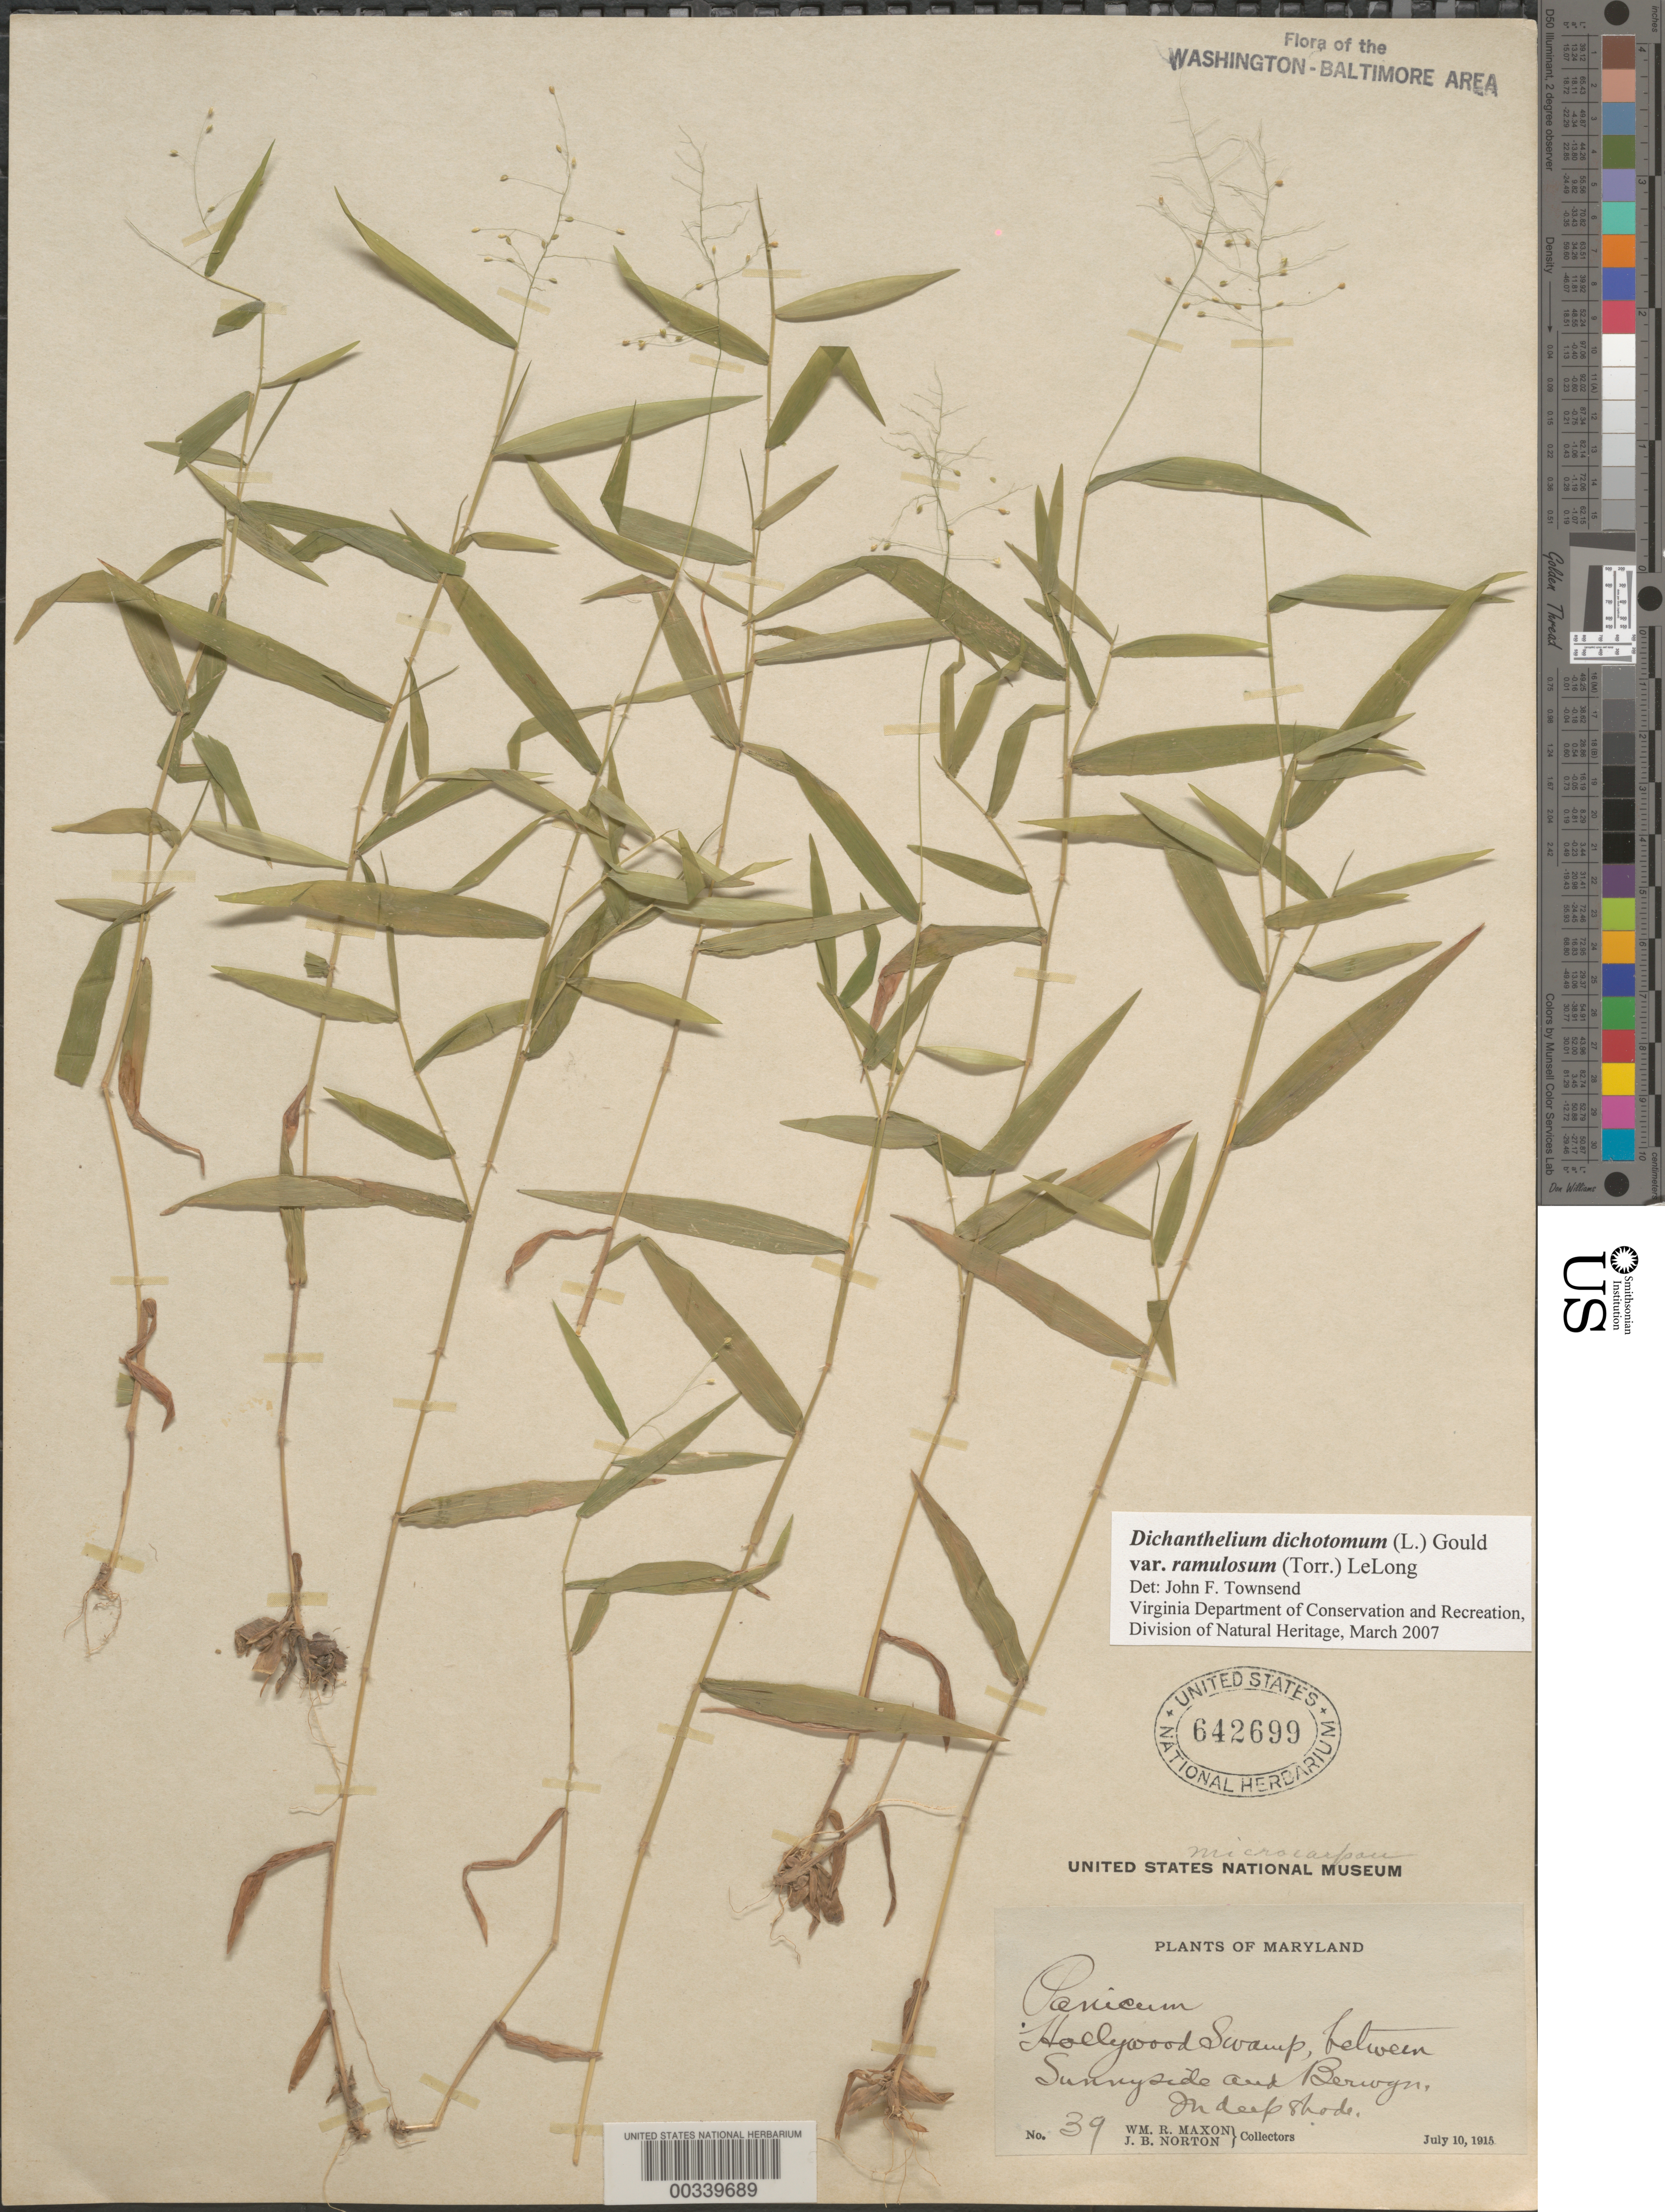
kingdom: Plantae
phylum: Tracheophyta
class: Liliopsida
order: Poales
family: Poaceae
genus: Dichanthelium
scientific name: Dichanthelium dichotomum var. ramulosum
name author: (Torr.) Lelong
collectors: W. R. Maxon & J. Norton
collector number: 39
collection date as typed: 10 Jul 1915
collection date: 1915-07-10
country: United States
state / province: Maryland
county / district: Prince George's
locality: Hollywood swamp, between Sunnyside and Berwyn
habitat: Shaded swamp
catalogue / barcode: US 642699